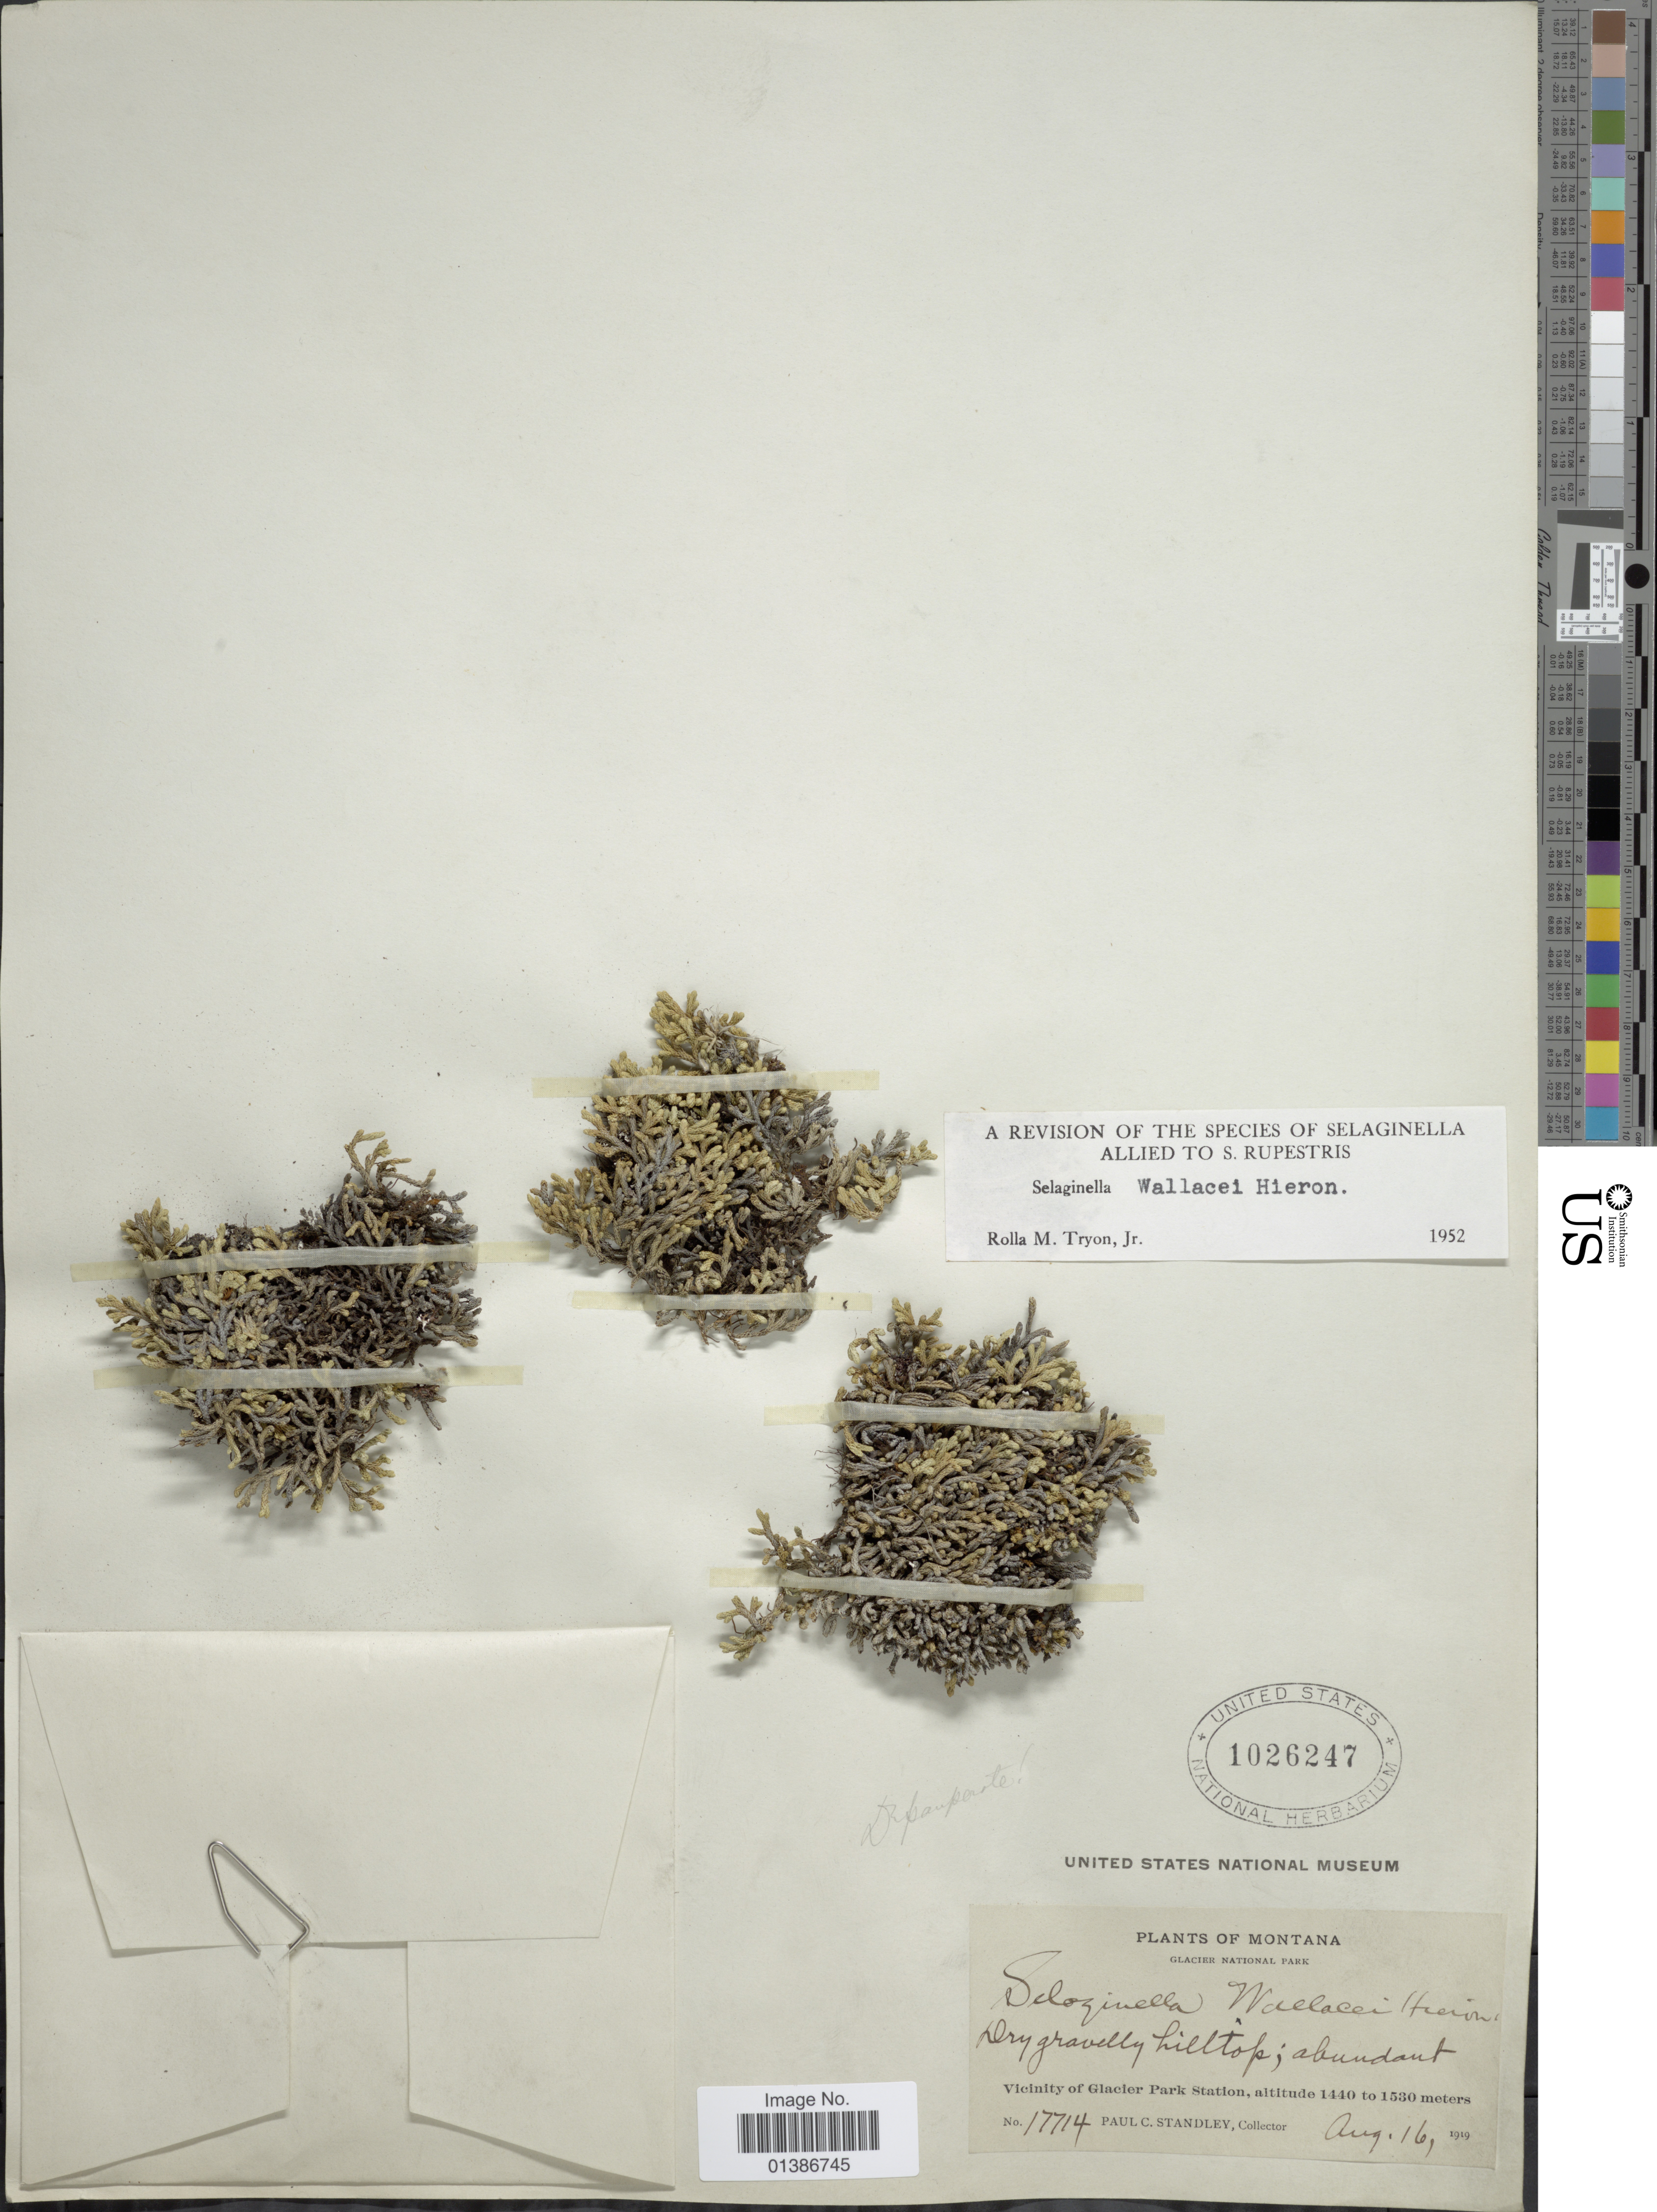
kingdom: Plantae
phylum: Tracheophyta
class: Lycopodiopsida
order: Selaginellales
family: Selaginellaceae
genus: Selaginella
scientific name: Selaginella wallacei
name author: Hieron.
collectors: P. C. Standley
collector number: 17714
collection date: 1919-08-16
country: United States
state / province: Montana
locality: Glacier National Park. Vicinity of Glacier Park Station.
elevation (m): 1440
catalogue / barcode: US 1026247